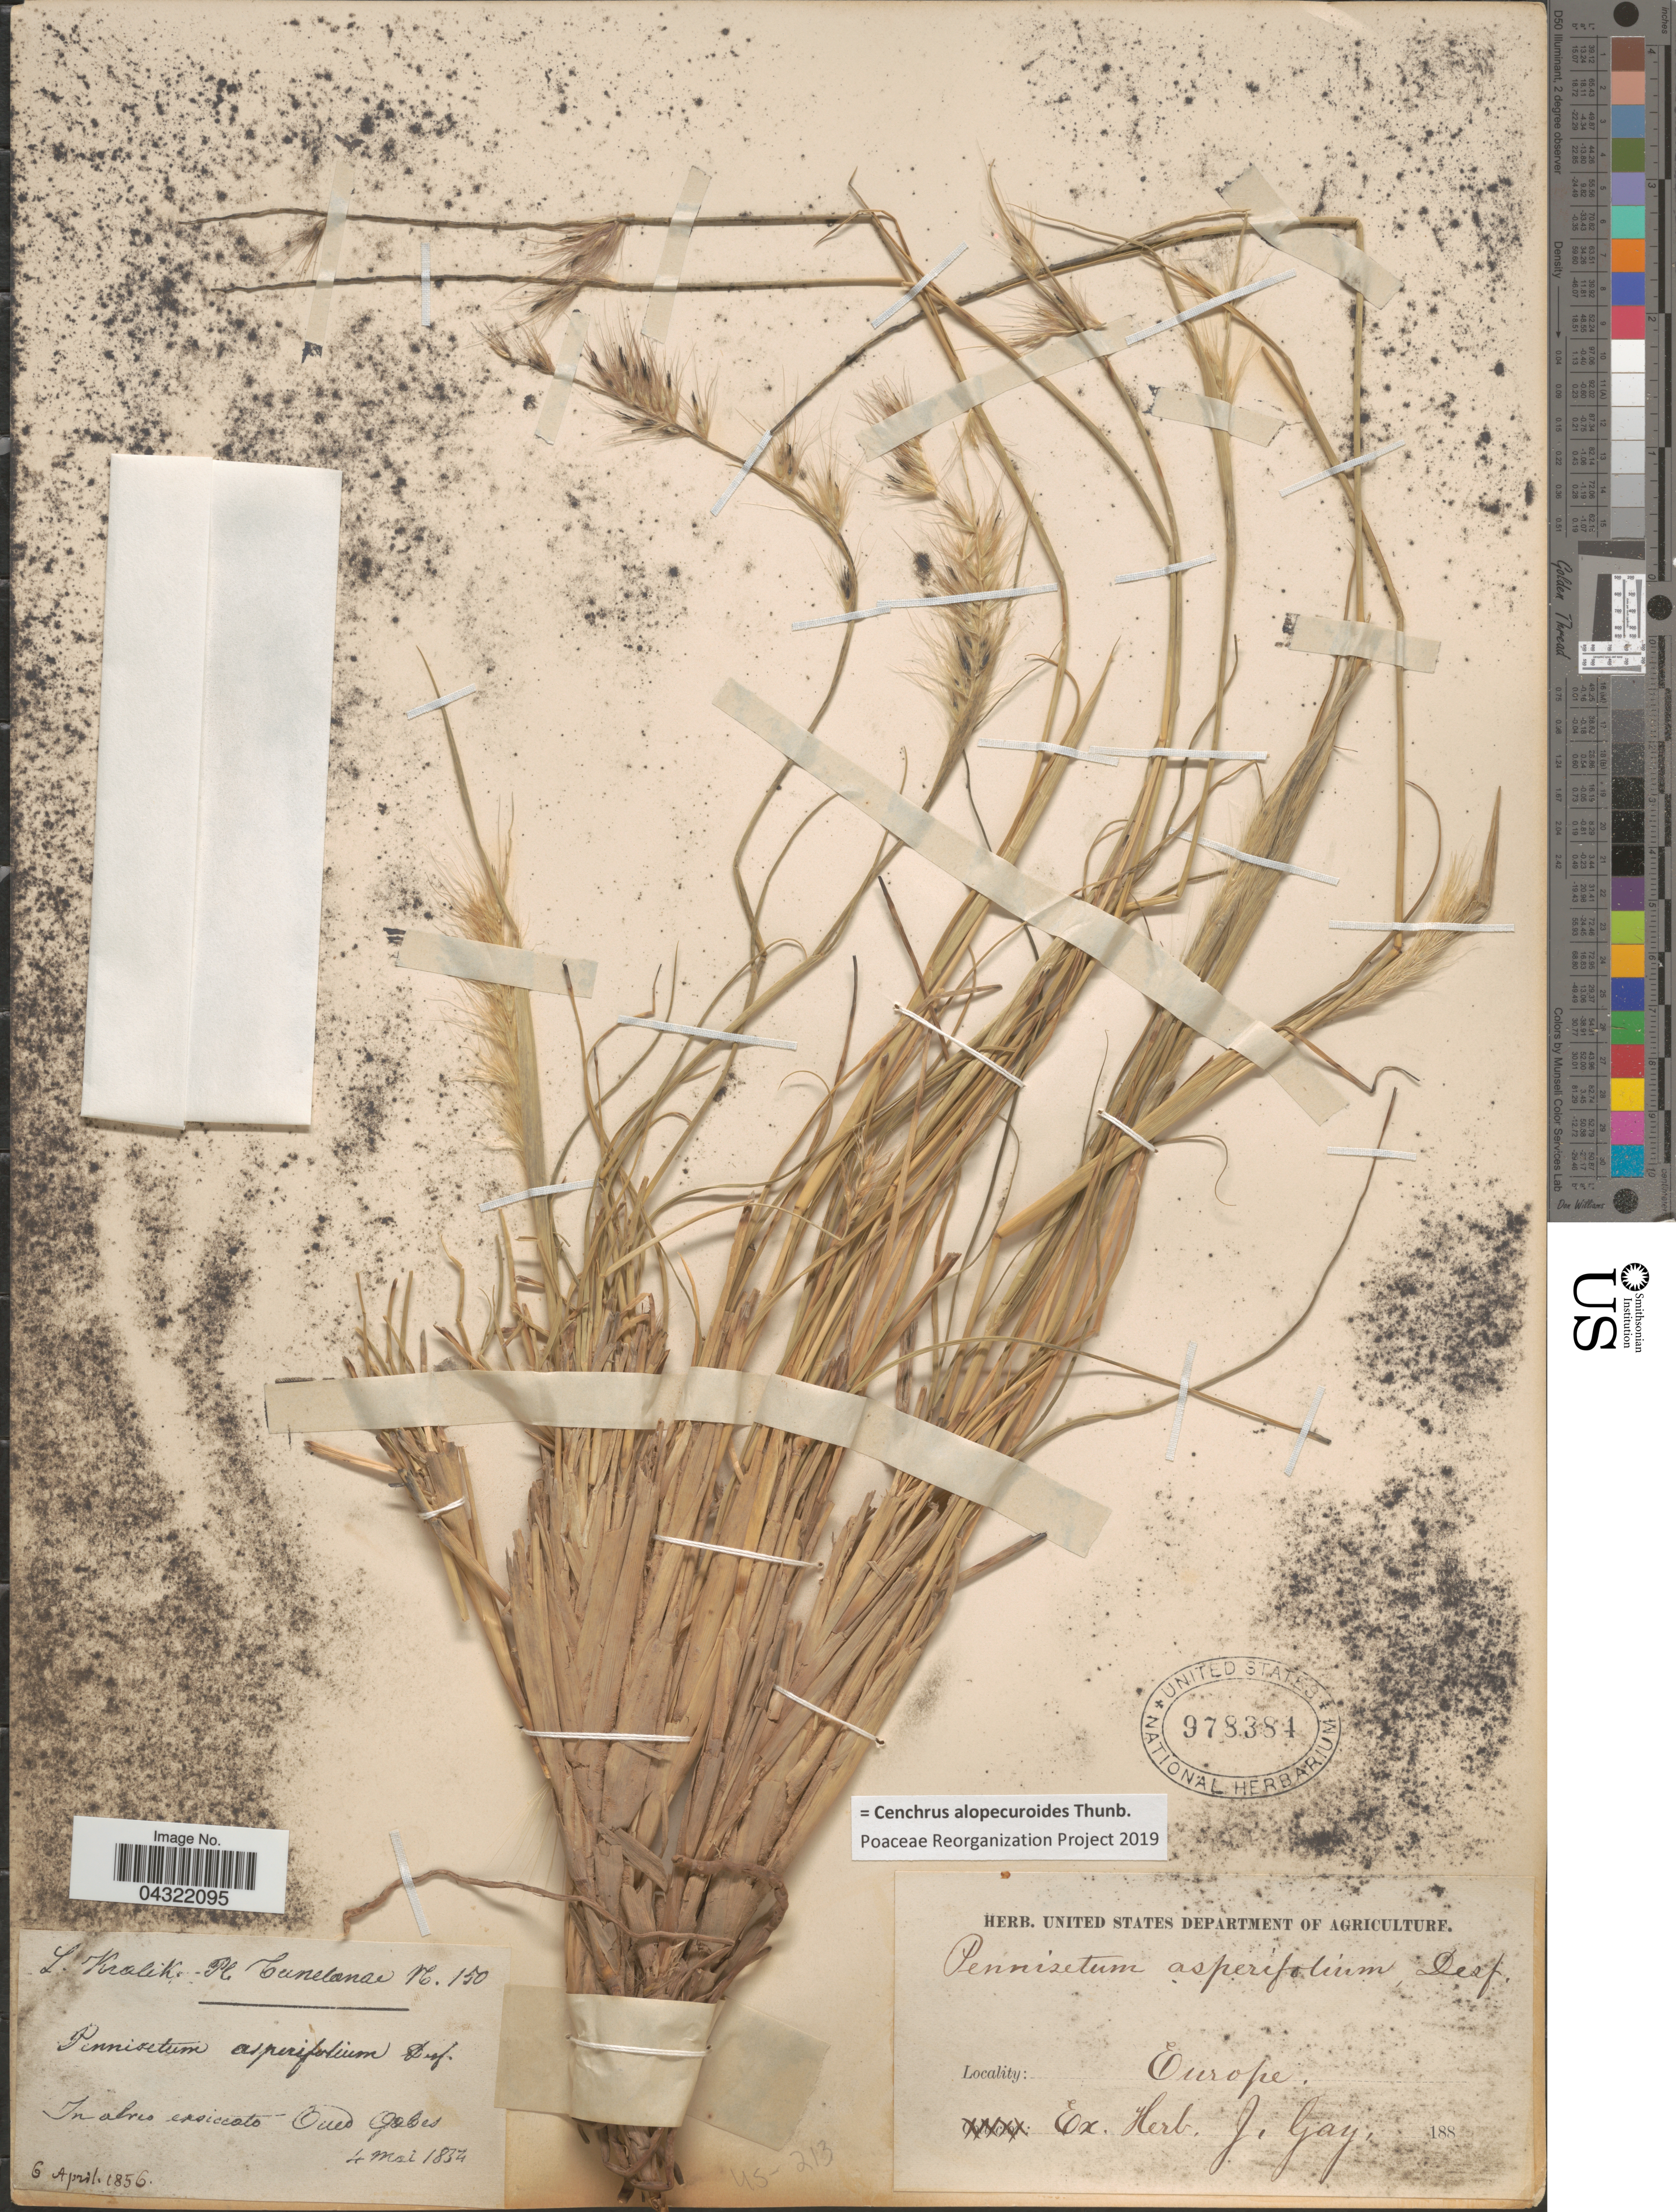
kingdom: Plantae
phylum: Tracheophyta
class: Liliopsida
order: Poales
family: Poaceae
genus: Cenchrus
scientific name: Cenchrus alopecuroides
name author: Thunb.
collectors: L. Kralik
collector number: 150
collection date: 1834-05-04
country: Tunisia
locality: Europe. Cunelanae. In apris exsiccato Oued Gabes.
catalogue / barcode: US 978384